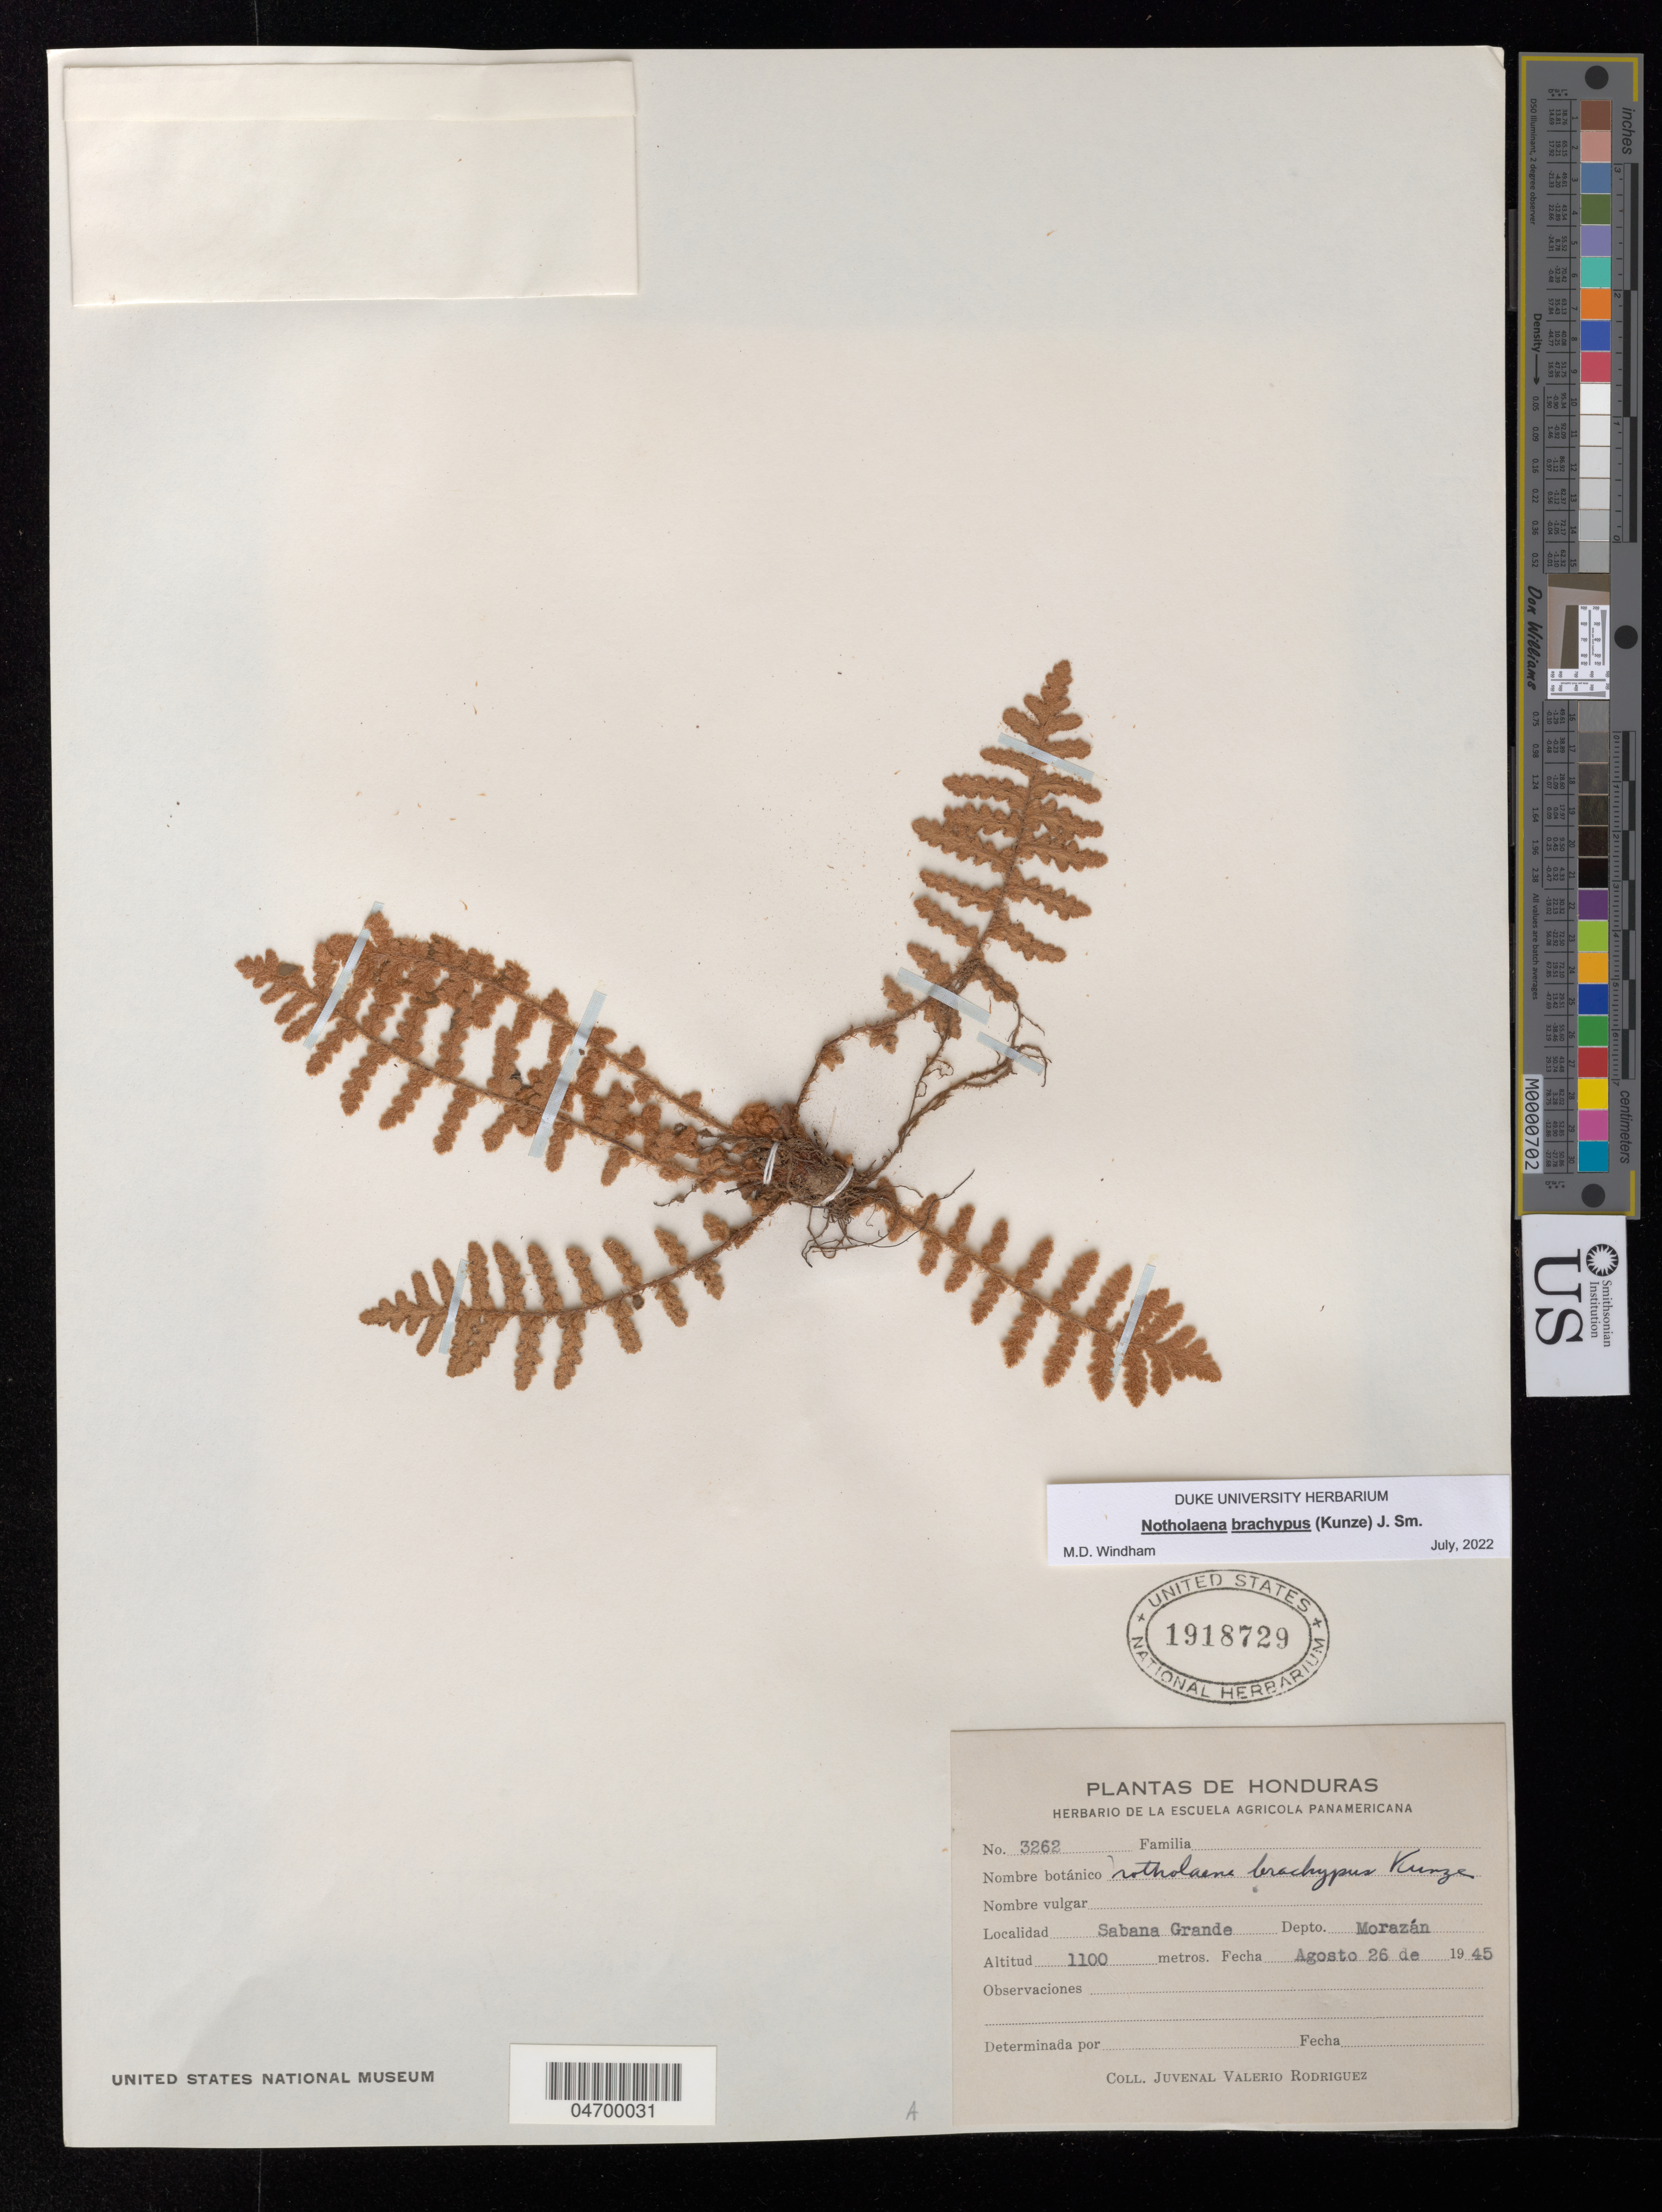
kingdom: Plantae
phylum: Tracheophyta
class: Polypodiopsida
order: Polypodiales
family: Pteridaceae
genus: Notholaena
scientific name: Notholaena brachypus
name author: (Kunze) J. Sm.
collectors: J. Valerio R.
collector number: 3262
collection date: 1945-08-26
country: El Salvador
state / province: Morazan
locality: Sabana Grande. Depto. Morazán.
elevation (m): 1100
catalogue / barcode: US 1918729